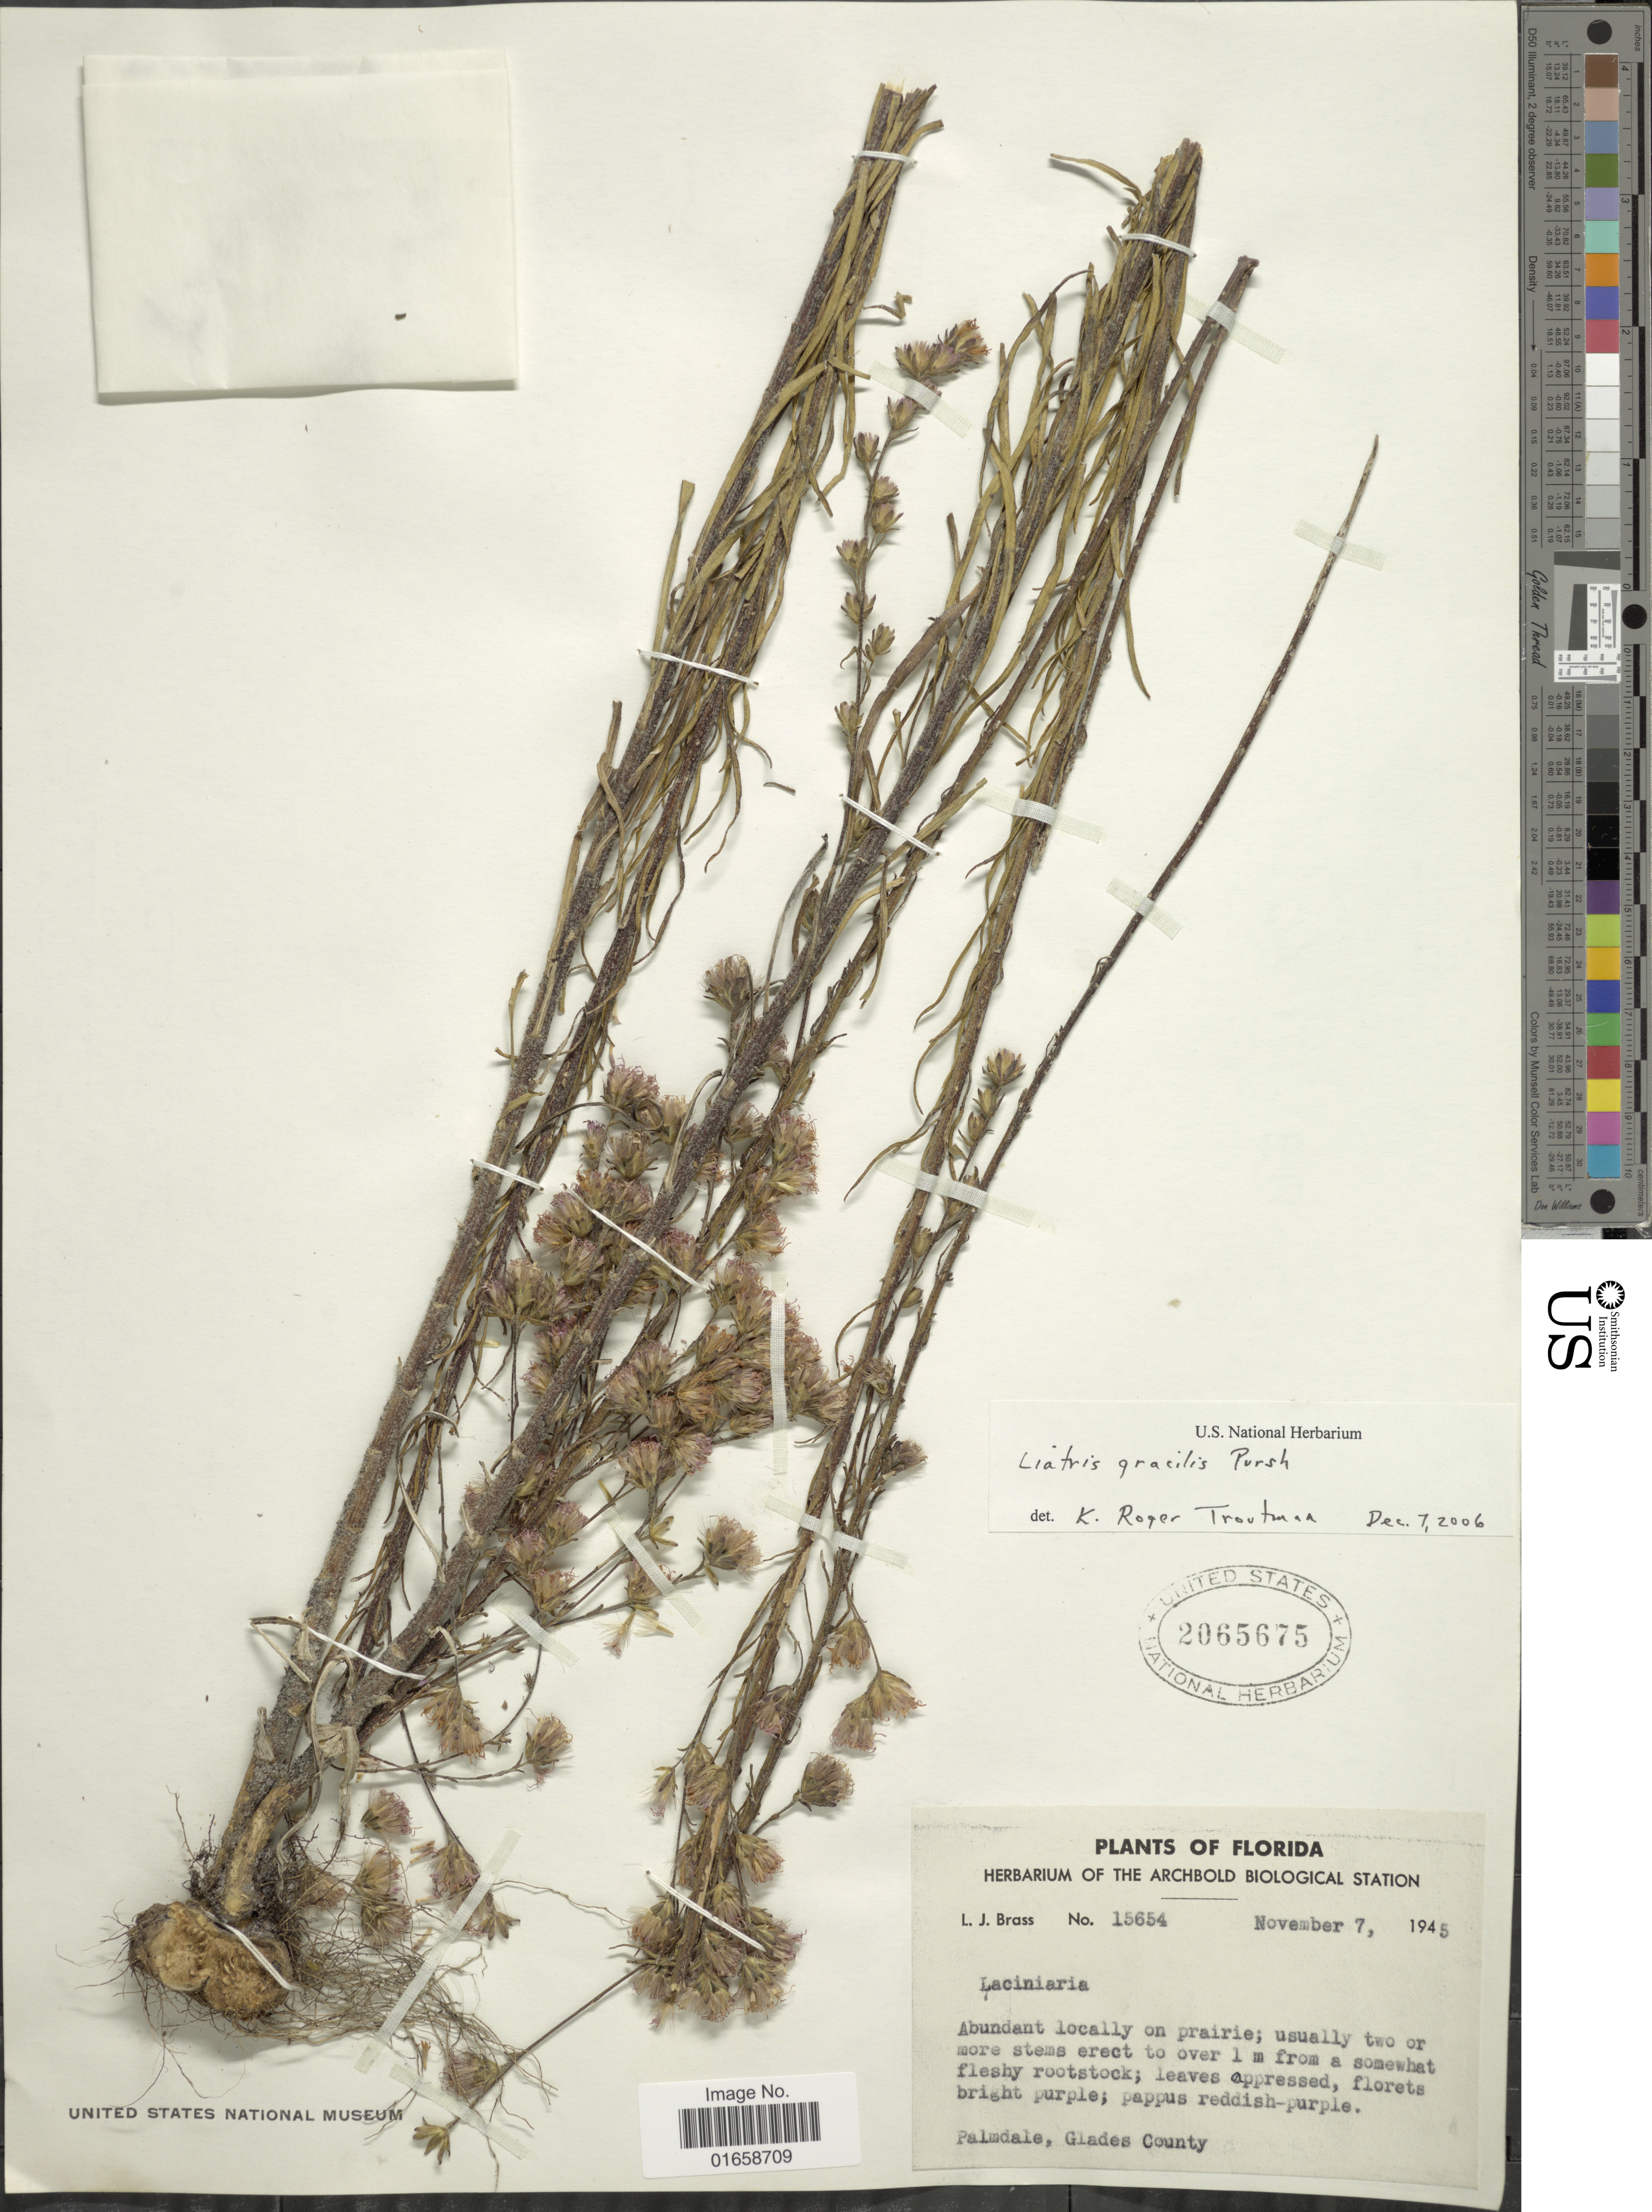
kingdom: Plantae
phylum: Tracheophyta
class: Magnoliopsida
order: Asterales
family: Asteraceae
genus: Liatris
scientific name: Liatris gracilis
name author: Pursh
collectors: L. J. Brass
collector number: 15654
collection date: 1945-11-07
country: United States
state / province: Florida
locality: Palmdale, Glades County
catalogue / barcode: US 2065675